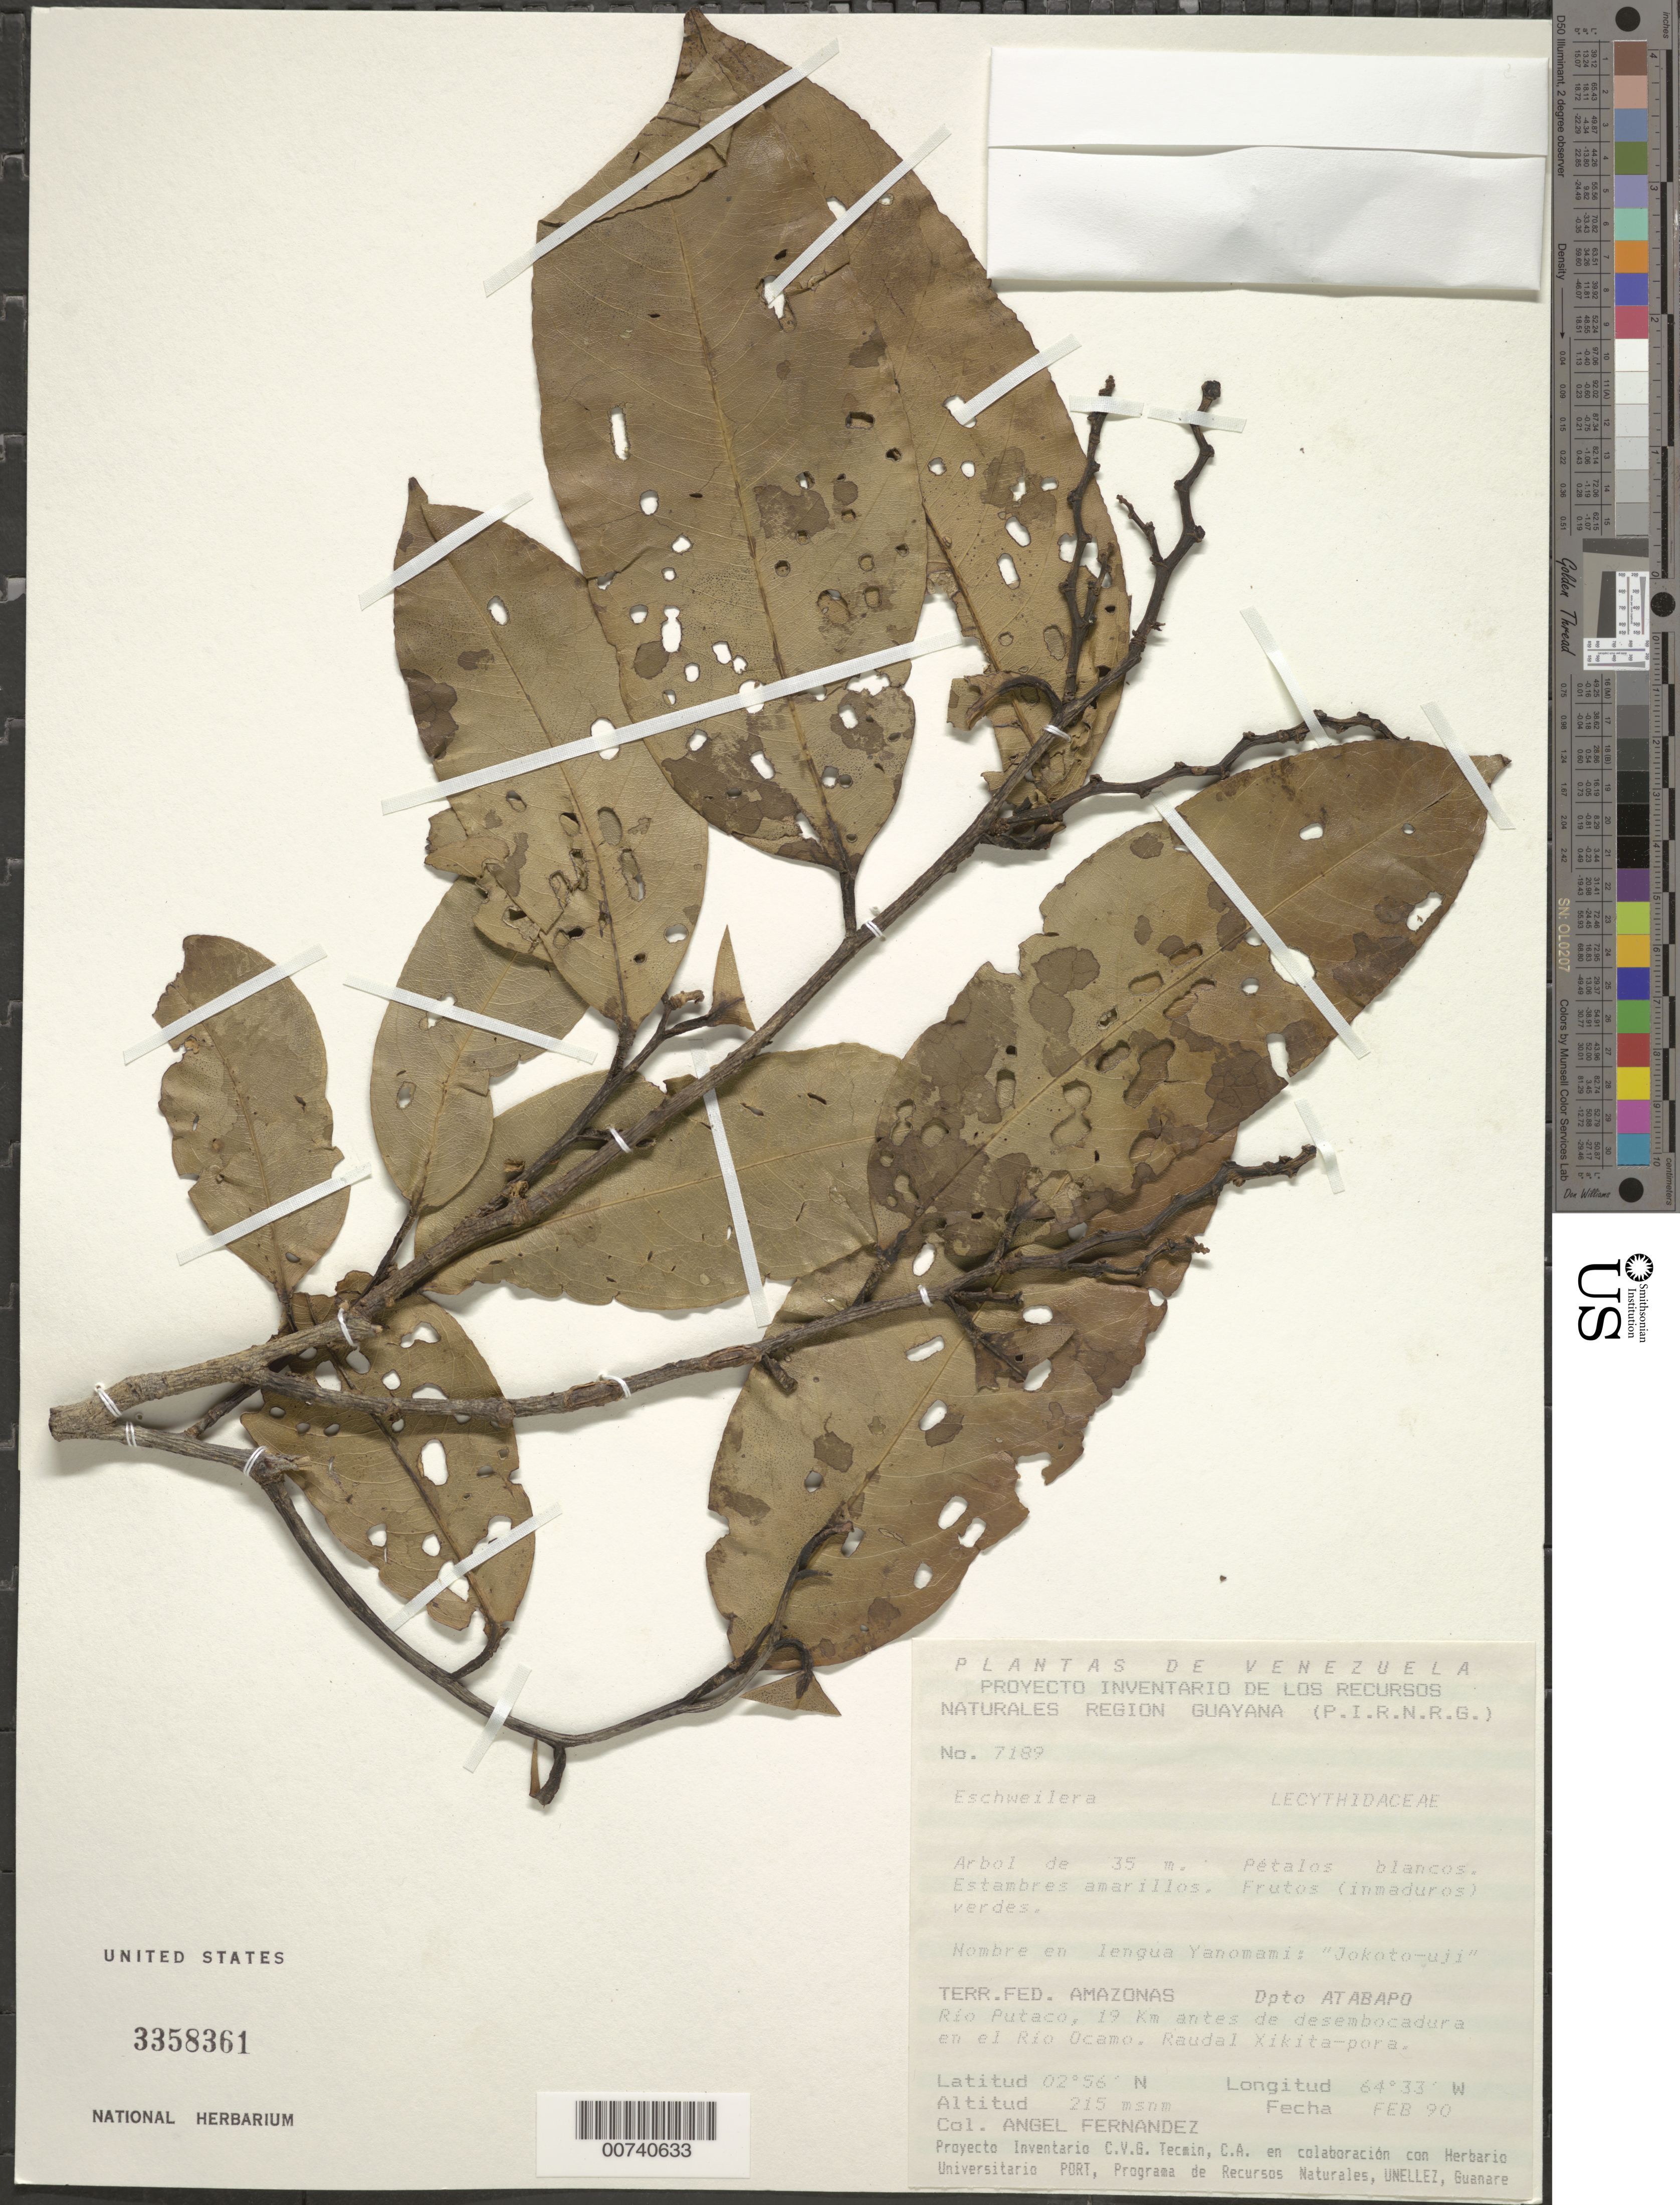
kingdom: Plantae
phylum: Tracheophyta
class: Magnoliopsida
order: Ericales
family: Lecythidaceae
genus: Eschweilera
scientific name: Eschweilera sp.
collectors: A. Fernández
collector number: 7189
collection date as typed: Feb-90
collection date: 1990-02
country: Venezuela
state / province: Amazonas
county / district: Atabapo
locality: Río Putaco, 19 km antes de desembocadura en el Río Ocamo, Raudal Xikita-pora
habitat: Antes de desembocadura en el rio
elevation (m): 215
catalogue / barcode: US 3358361